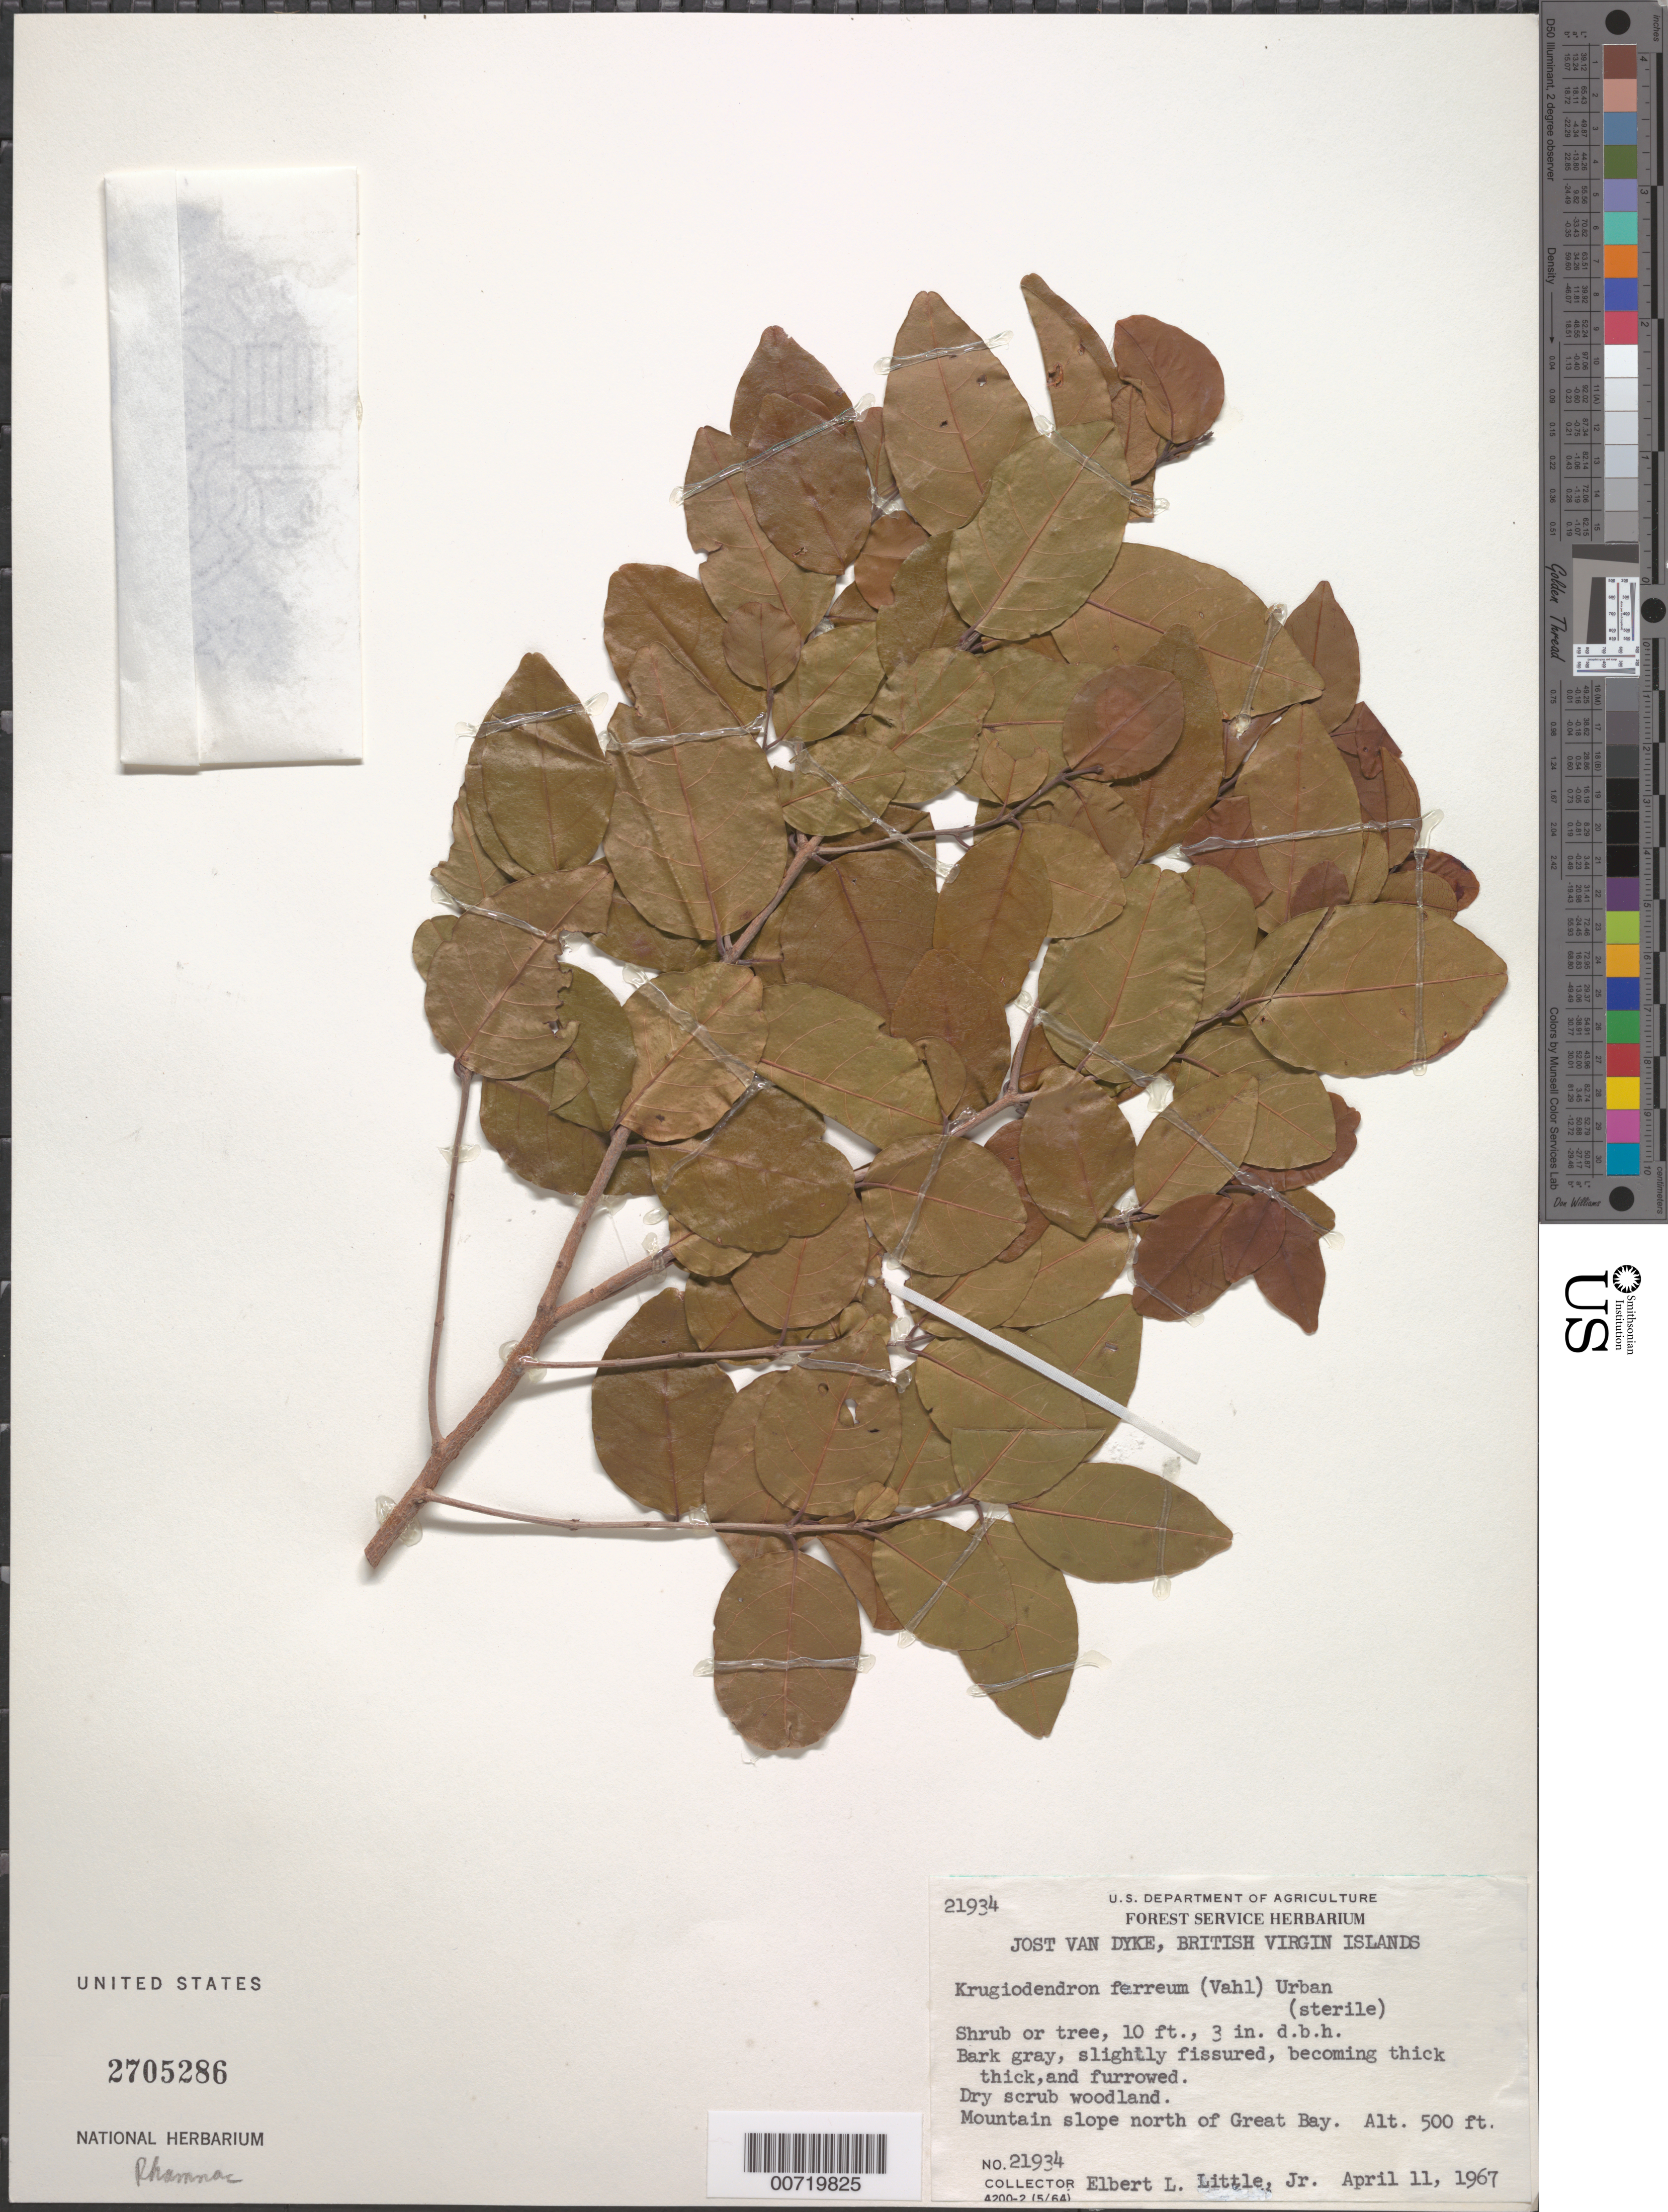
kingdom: Plantae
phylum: Tracheophyta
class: Magnoliopsida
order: Rosales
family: Rhamnaceae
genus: Krugiodendron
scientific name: Krugiodendron ferreum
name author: (Vahl) Urb.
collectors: E. L. Little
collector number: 21934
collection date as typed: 11 Apr 1967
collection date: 1967-04-11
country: British Virgin Islands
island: Jost Van Dyke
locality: Great Bay, mountain slope N of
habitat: Dry scrub woodland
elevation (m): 152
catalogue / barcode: US 2705286